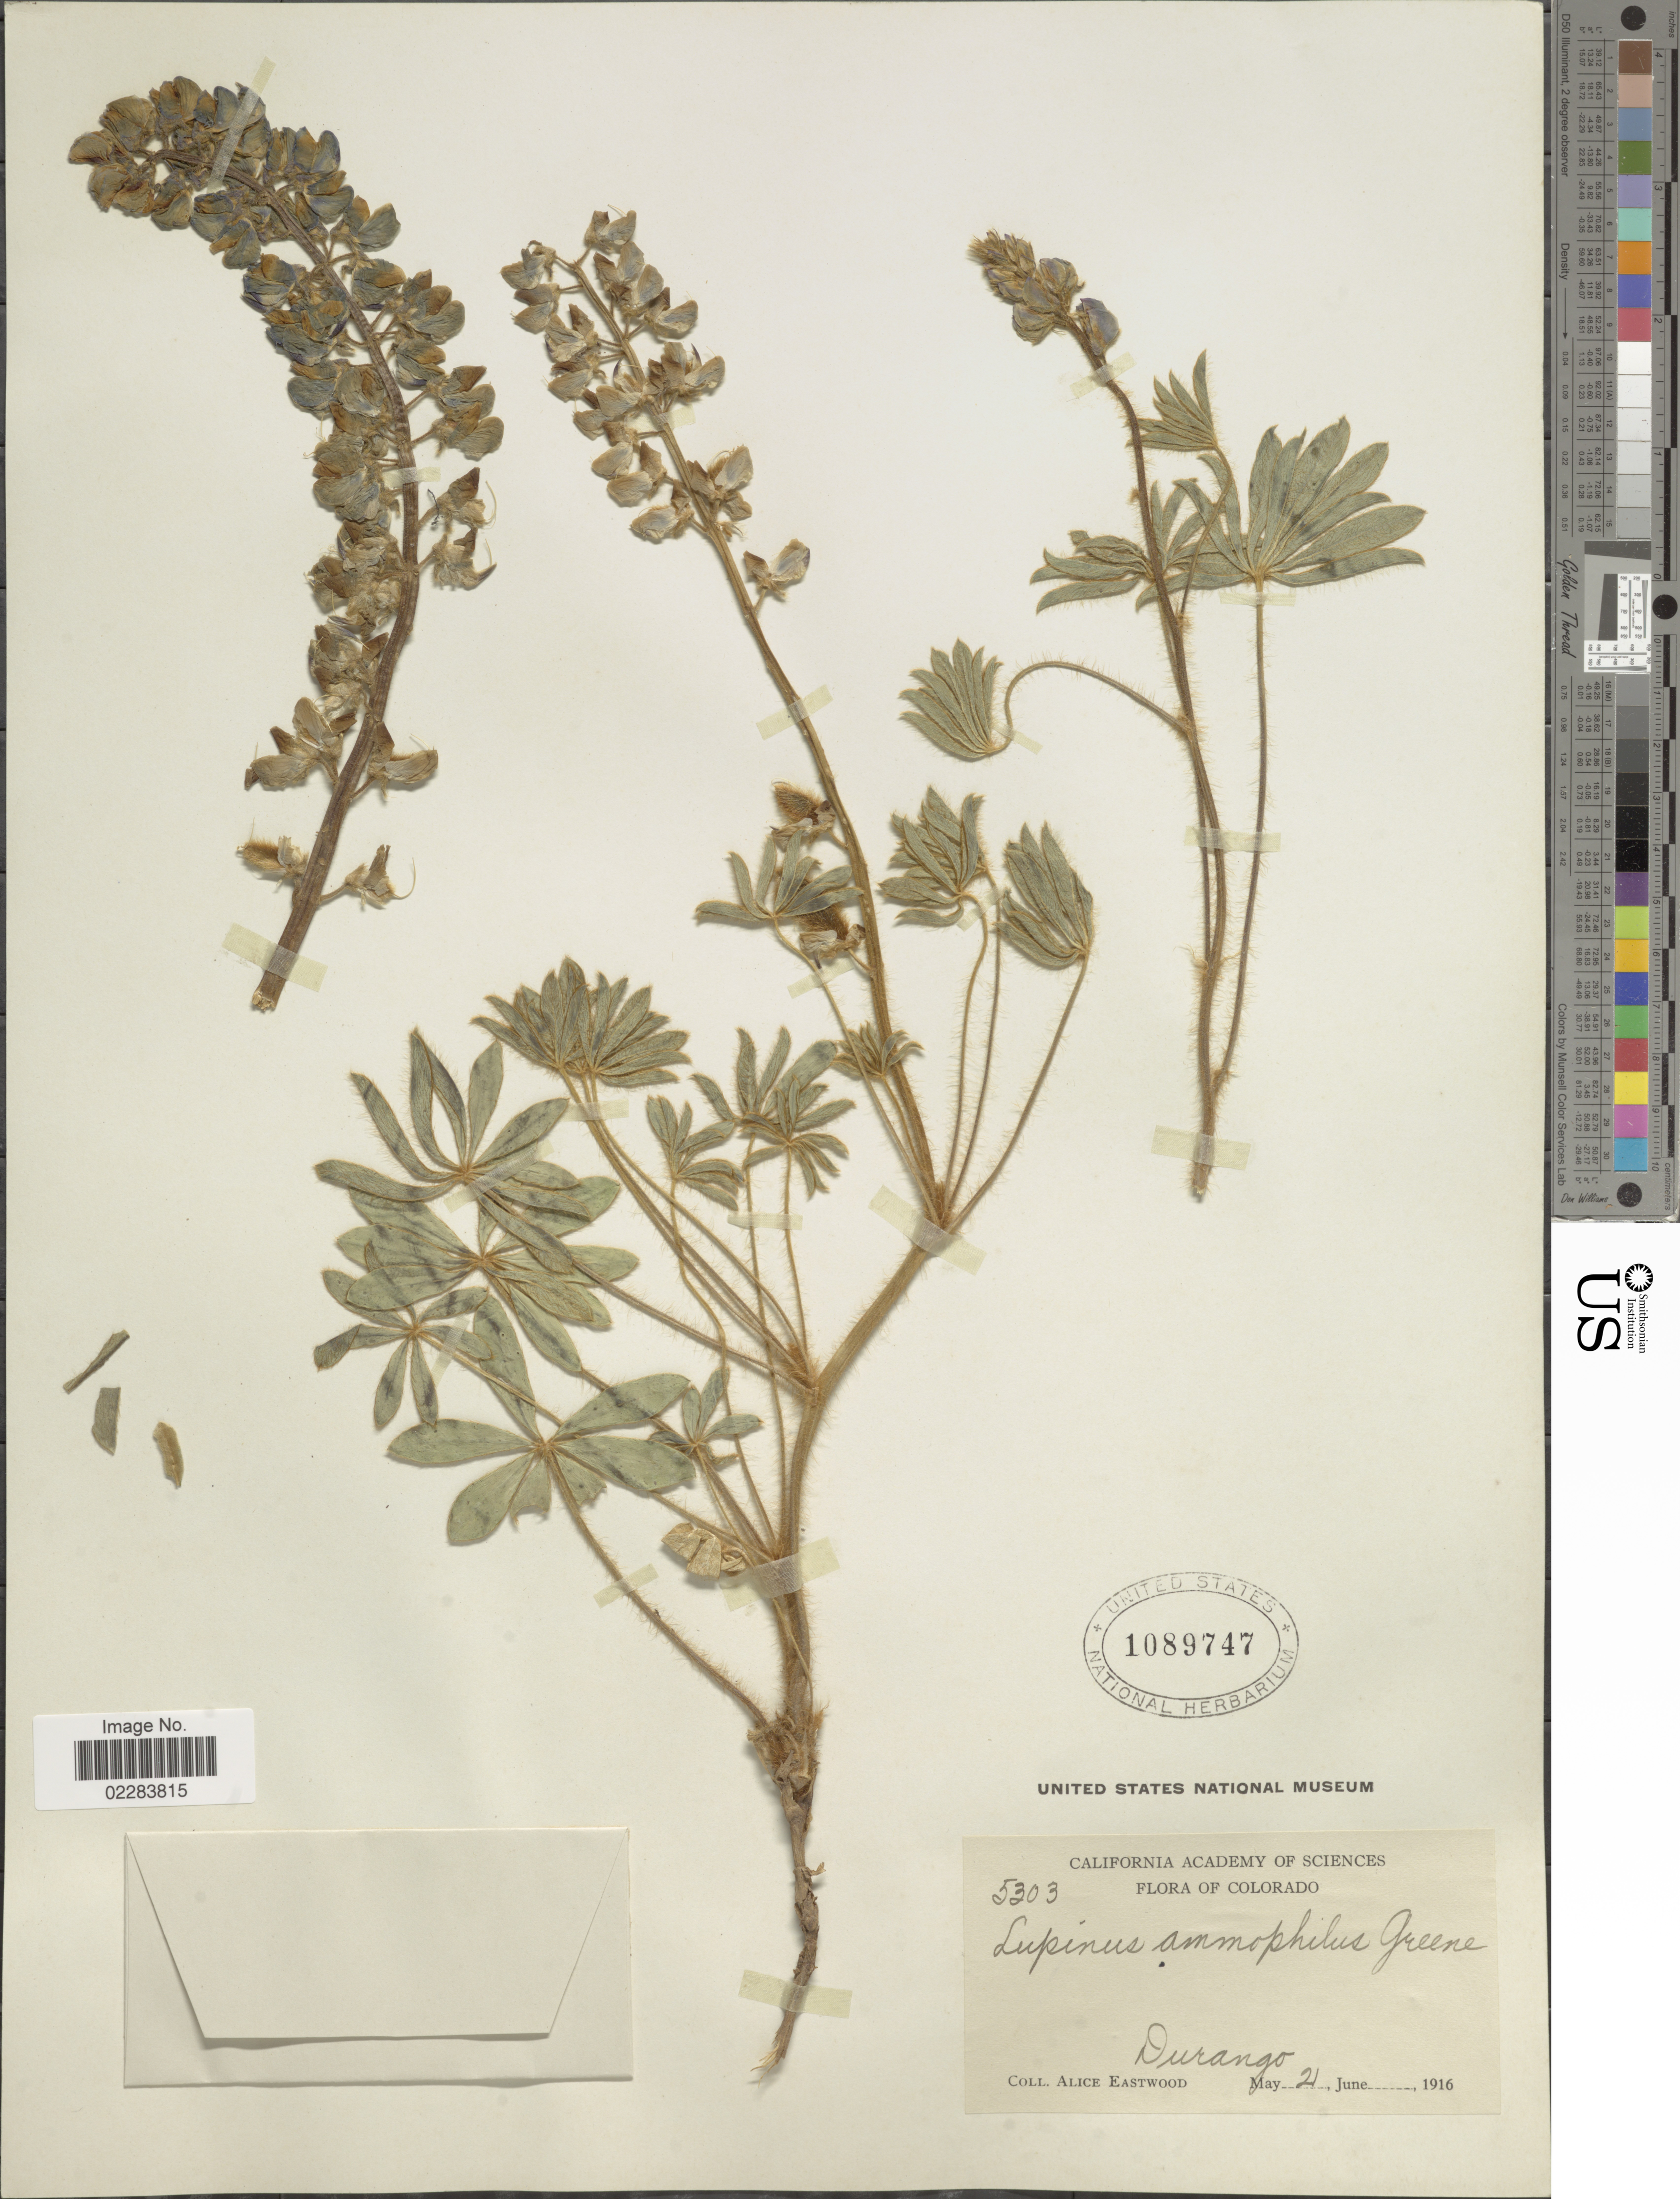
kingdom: Plantae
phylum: Tracheophyta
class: Magnoliopsida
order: Fabales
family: Fabaceae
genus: Lupinus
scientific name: Lupinus ammophilus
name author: Greene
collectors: A. Eastwood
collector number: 5303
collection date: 1916-05-21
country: United States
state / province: Colorado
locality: Durango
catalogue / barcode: US 1089747